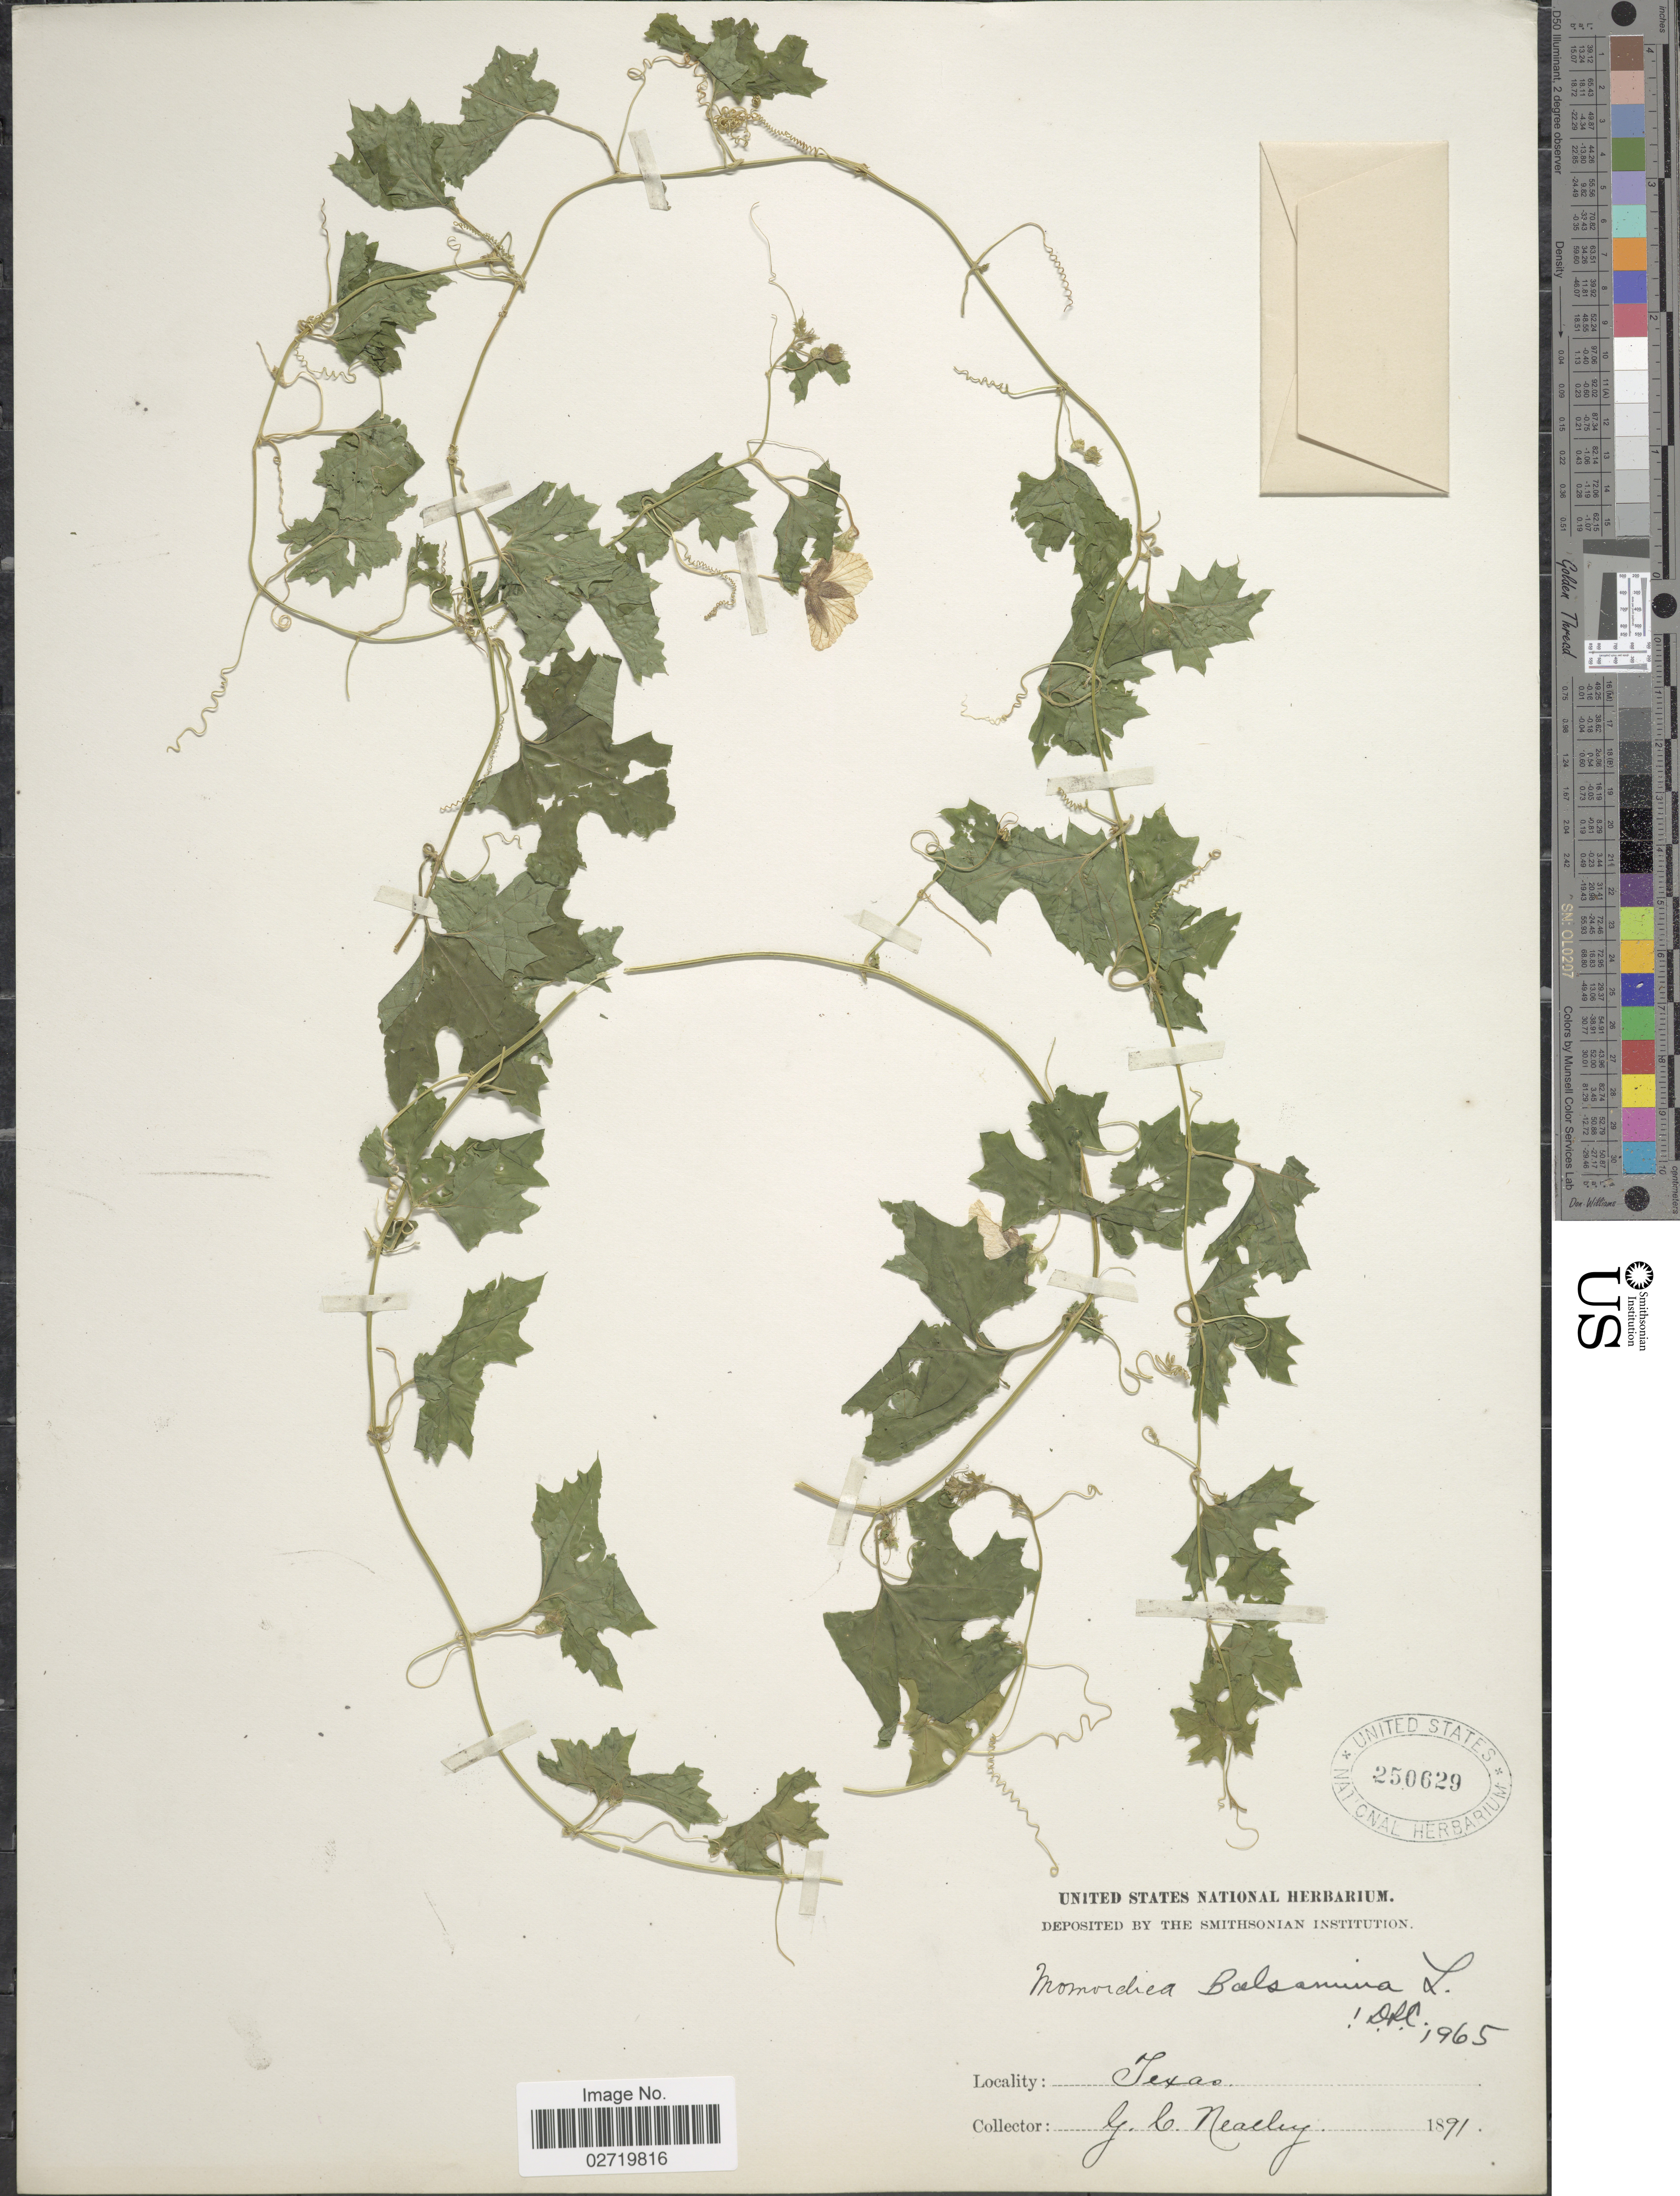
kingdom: Plantae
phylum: Tracheophyta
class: Magnoliopsida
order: Cucurbitales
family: Cucurbitaceae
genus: Momordica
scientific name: Momordica balsamina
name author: L.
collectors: G. C. Nealley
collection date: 1891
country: United States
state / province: Texas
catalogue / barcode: US 250629